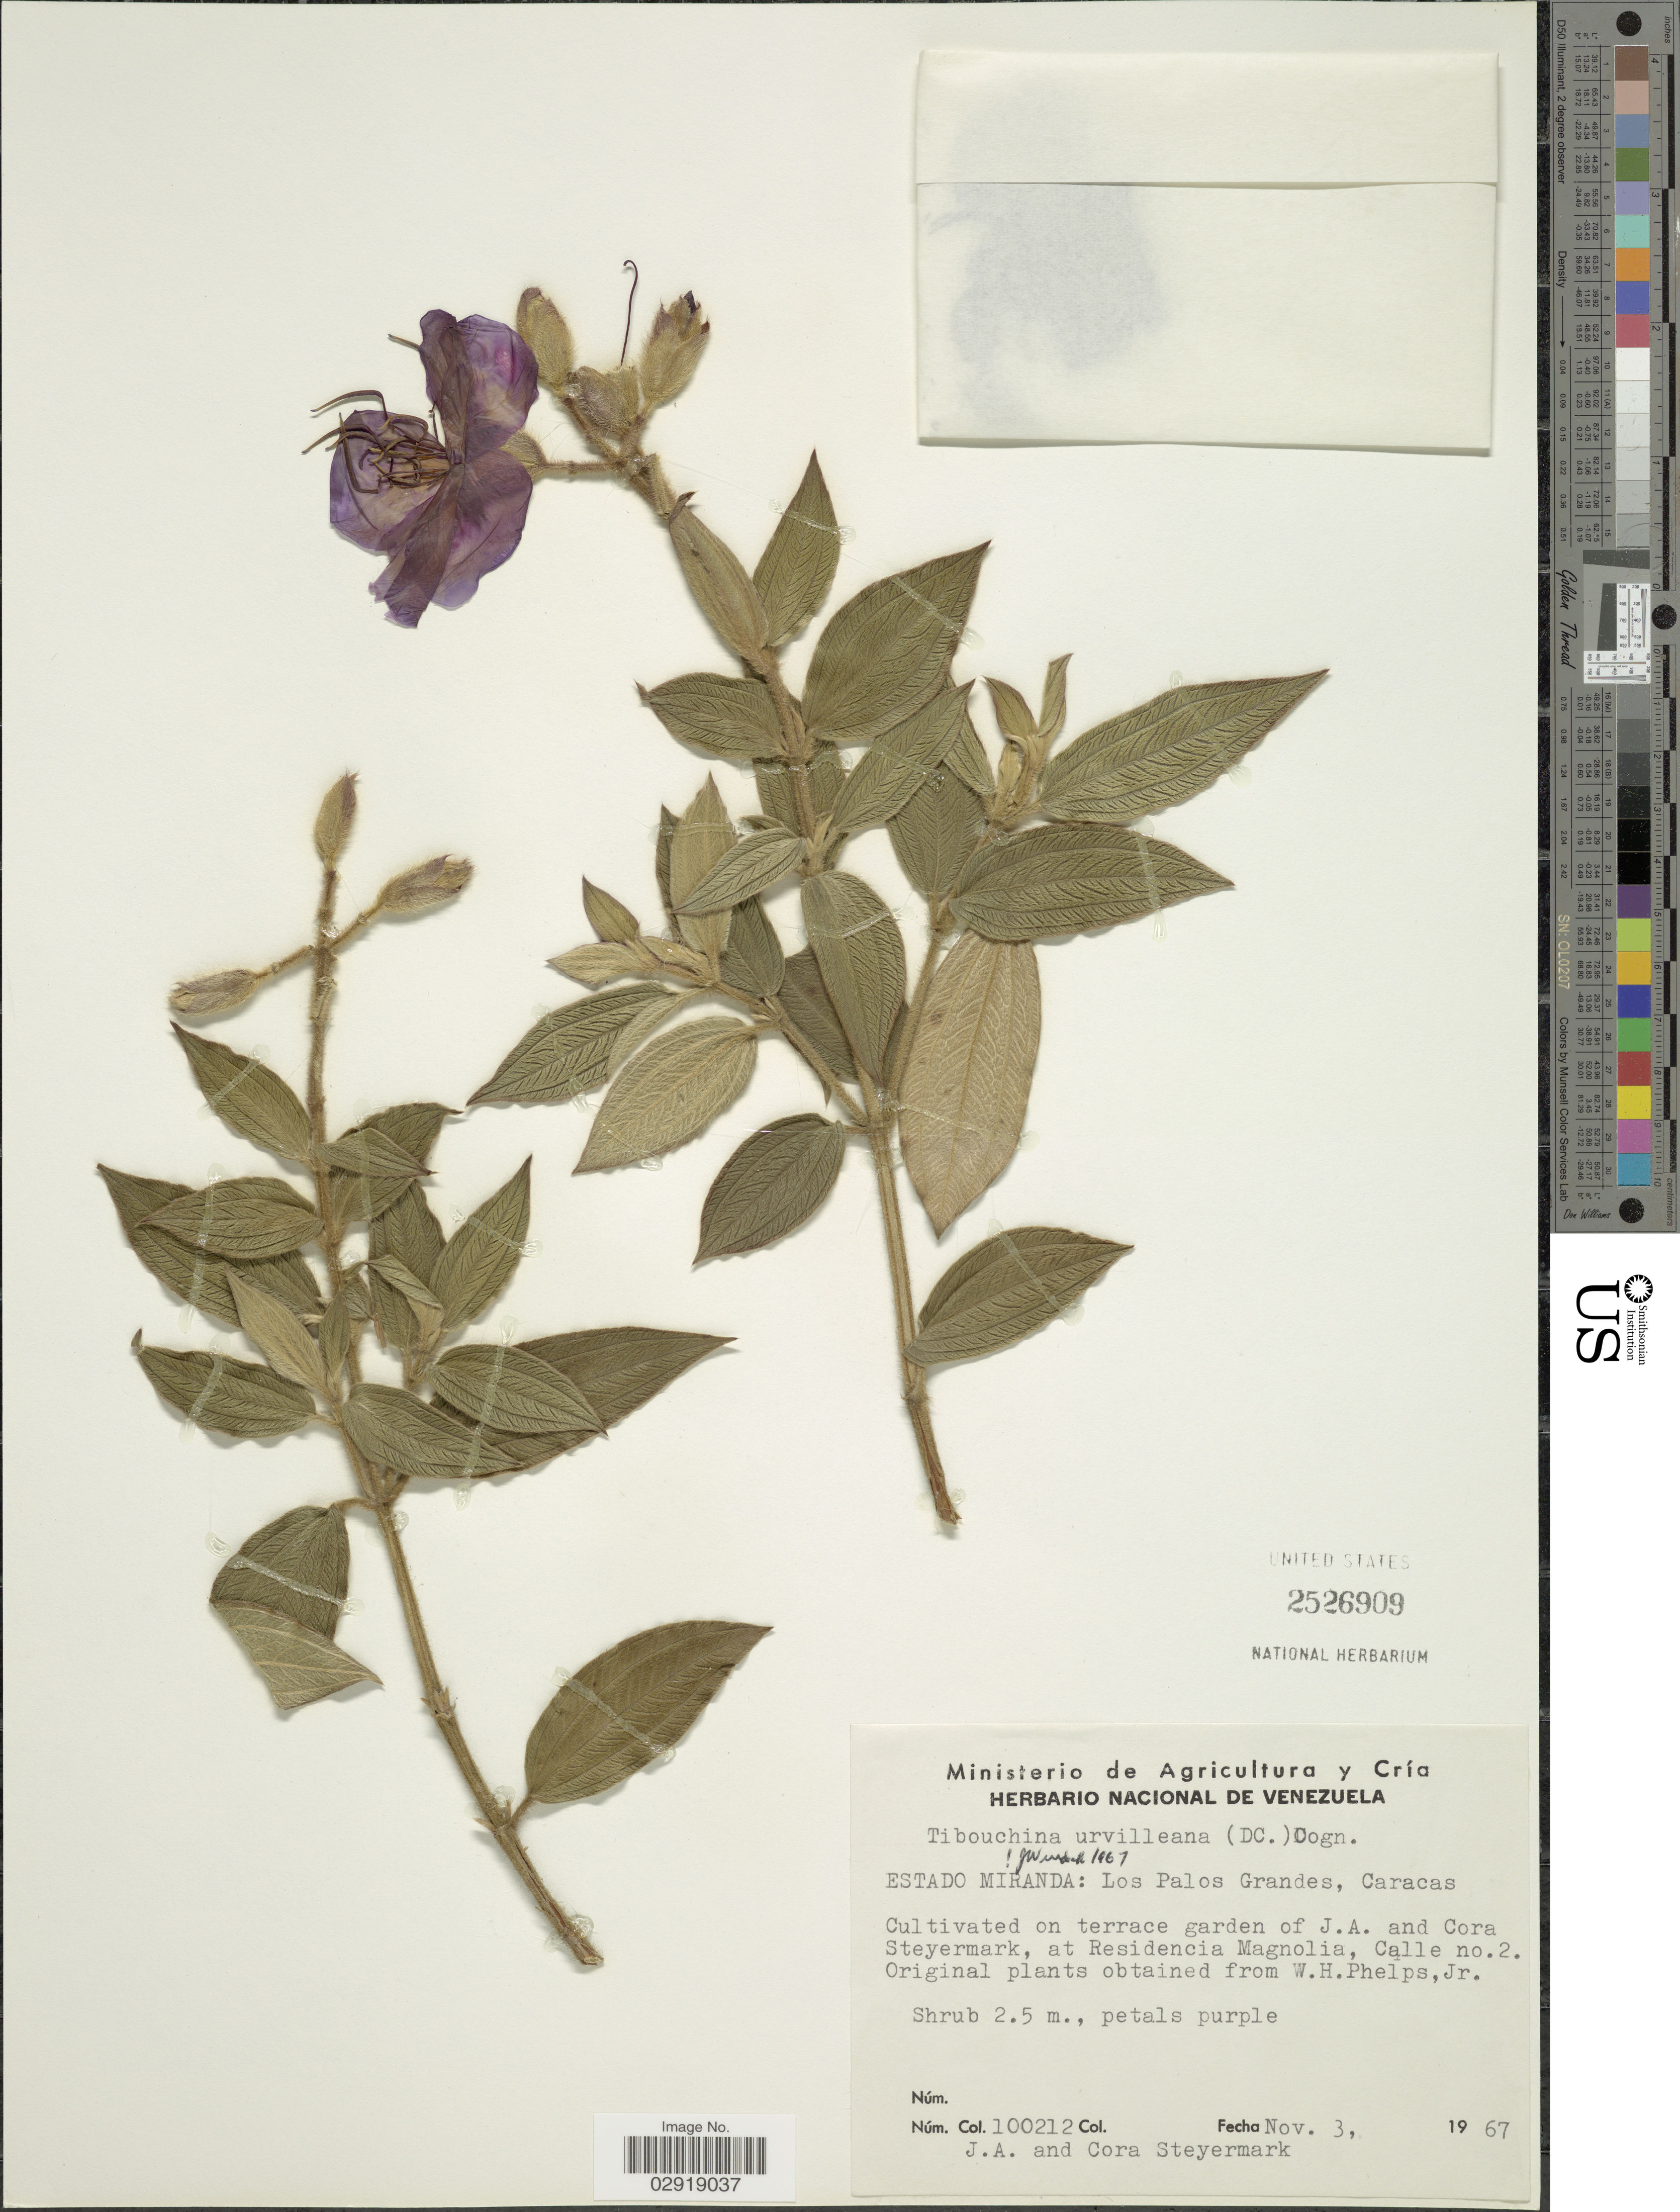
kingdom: Plantae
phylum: Tracheophyta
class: Magnoliopsida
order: Myrtales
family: Melastomataceae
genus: Pleroma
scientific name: Pleroma urvilleanum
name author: (DC.) P.J.F. Guim. & Michelang.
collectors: J. Steyermark & C. Steyermark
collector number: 100212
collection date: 1967-11-03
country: Venezuela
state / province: Miranda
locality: Cultivated on terrace garden of J.A. and Cora Steyermark, at Residencia Magnolia, Calle no.2.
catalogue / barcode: US 2526909